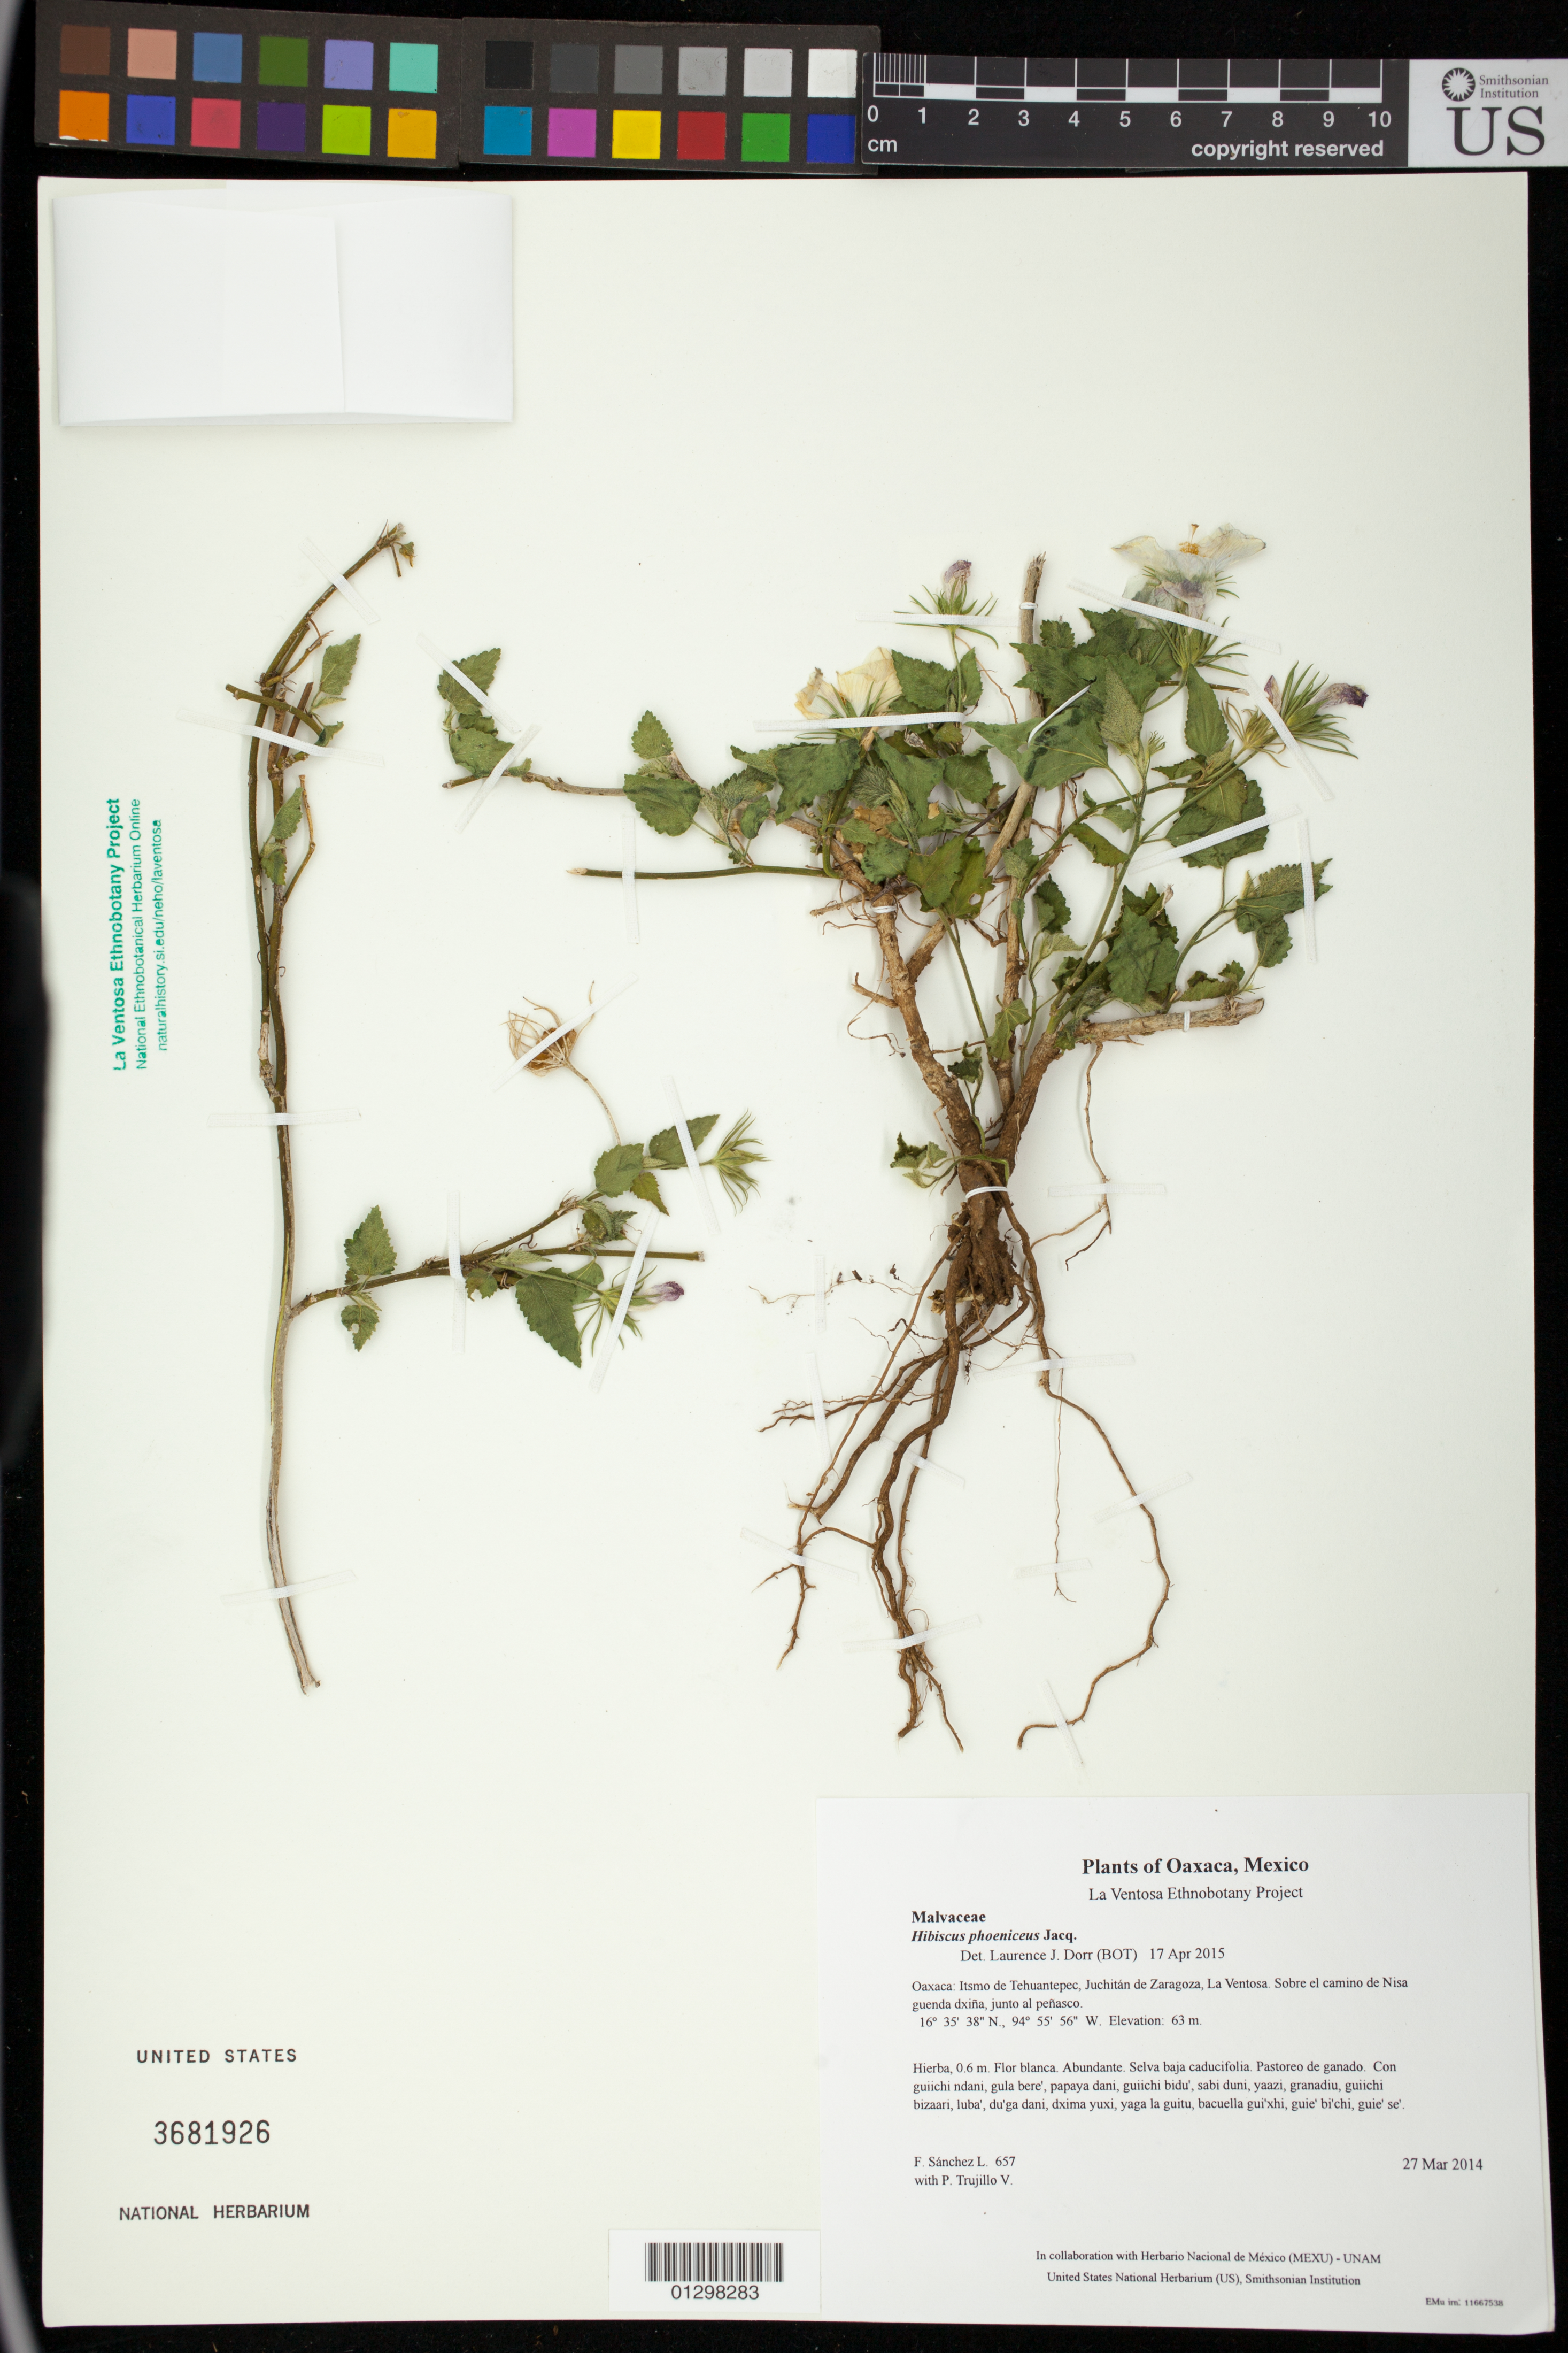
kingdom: Plantae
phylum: Tracheophyta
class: Magnoliopsida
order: Malvales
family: Malvaceae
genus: Hibiscus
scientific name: Hibiscus phoeniceus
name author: Jacq.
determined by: Dorr, L. J., (BOT), Smithsonian Institution - National Museum of Natural History (UNITED STATES)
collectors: F. Sánchez L. & P. Trujillo V.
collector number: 657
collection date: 2014-03-27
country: Mexico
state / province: Oaxaca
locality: Itsmo de Tehuantepec, Juchitán de Zaragoza, La Ventosa. Sobre el camino de Nisa guenda dxiña, junto al peñasco.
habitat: Selva baja caducifolia. Pastoreo de ganado.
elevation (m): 63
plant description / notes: JEBOT, MEXU, SERO, US; Guixi bandaga. 0.6 m. Guie' naquichi'. Stale.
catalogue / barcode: US 3681926